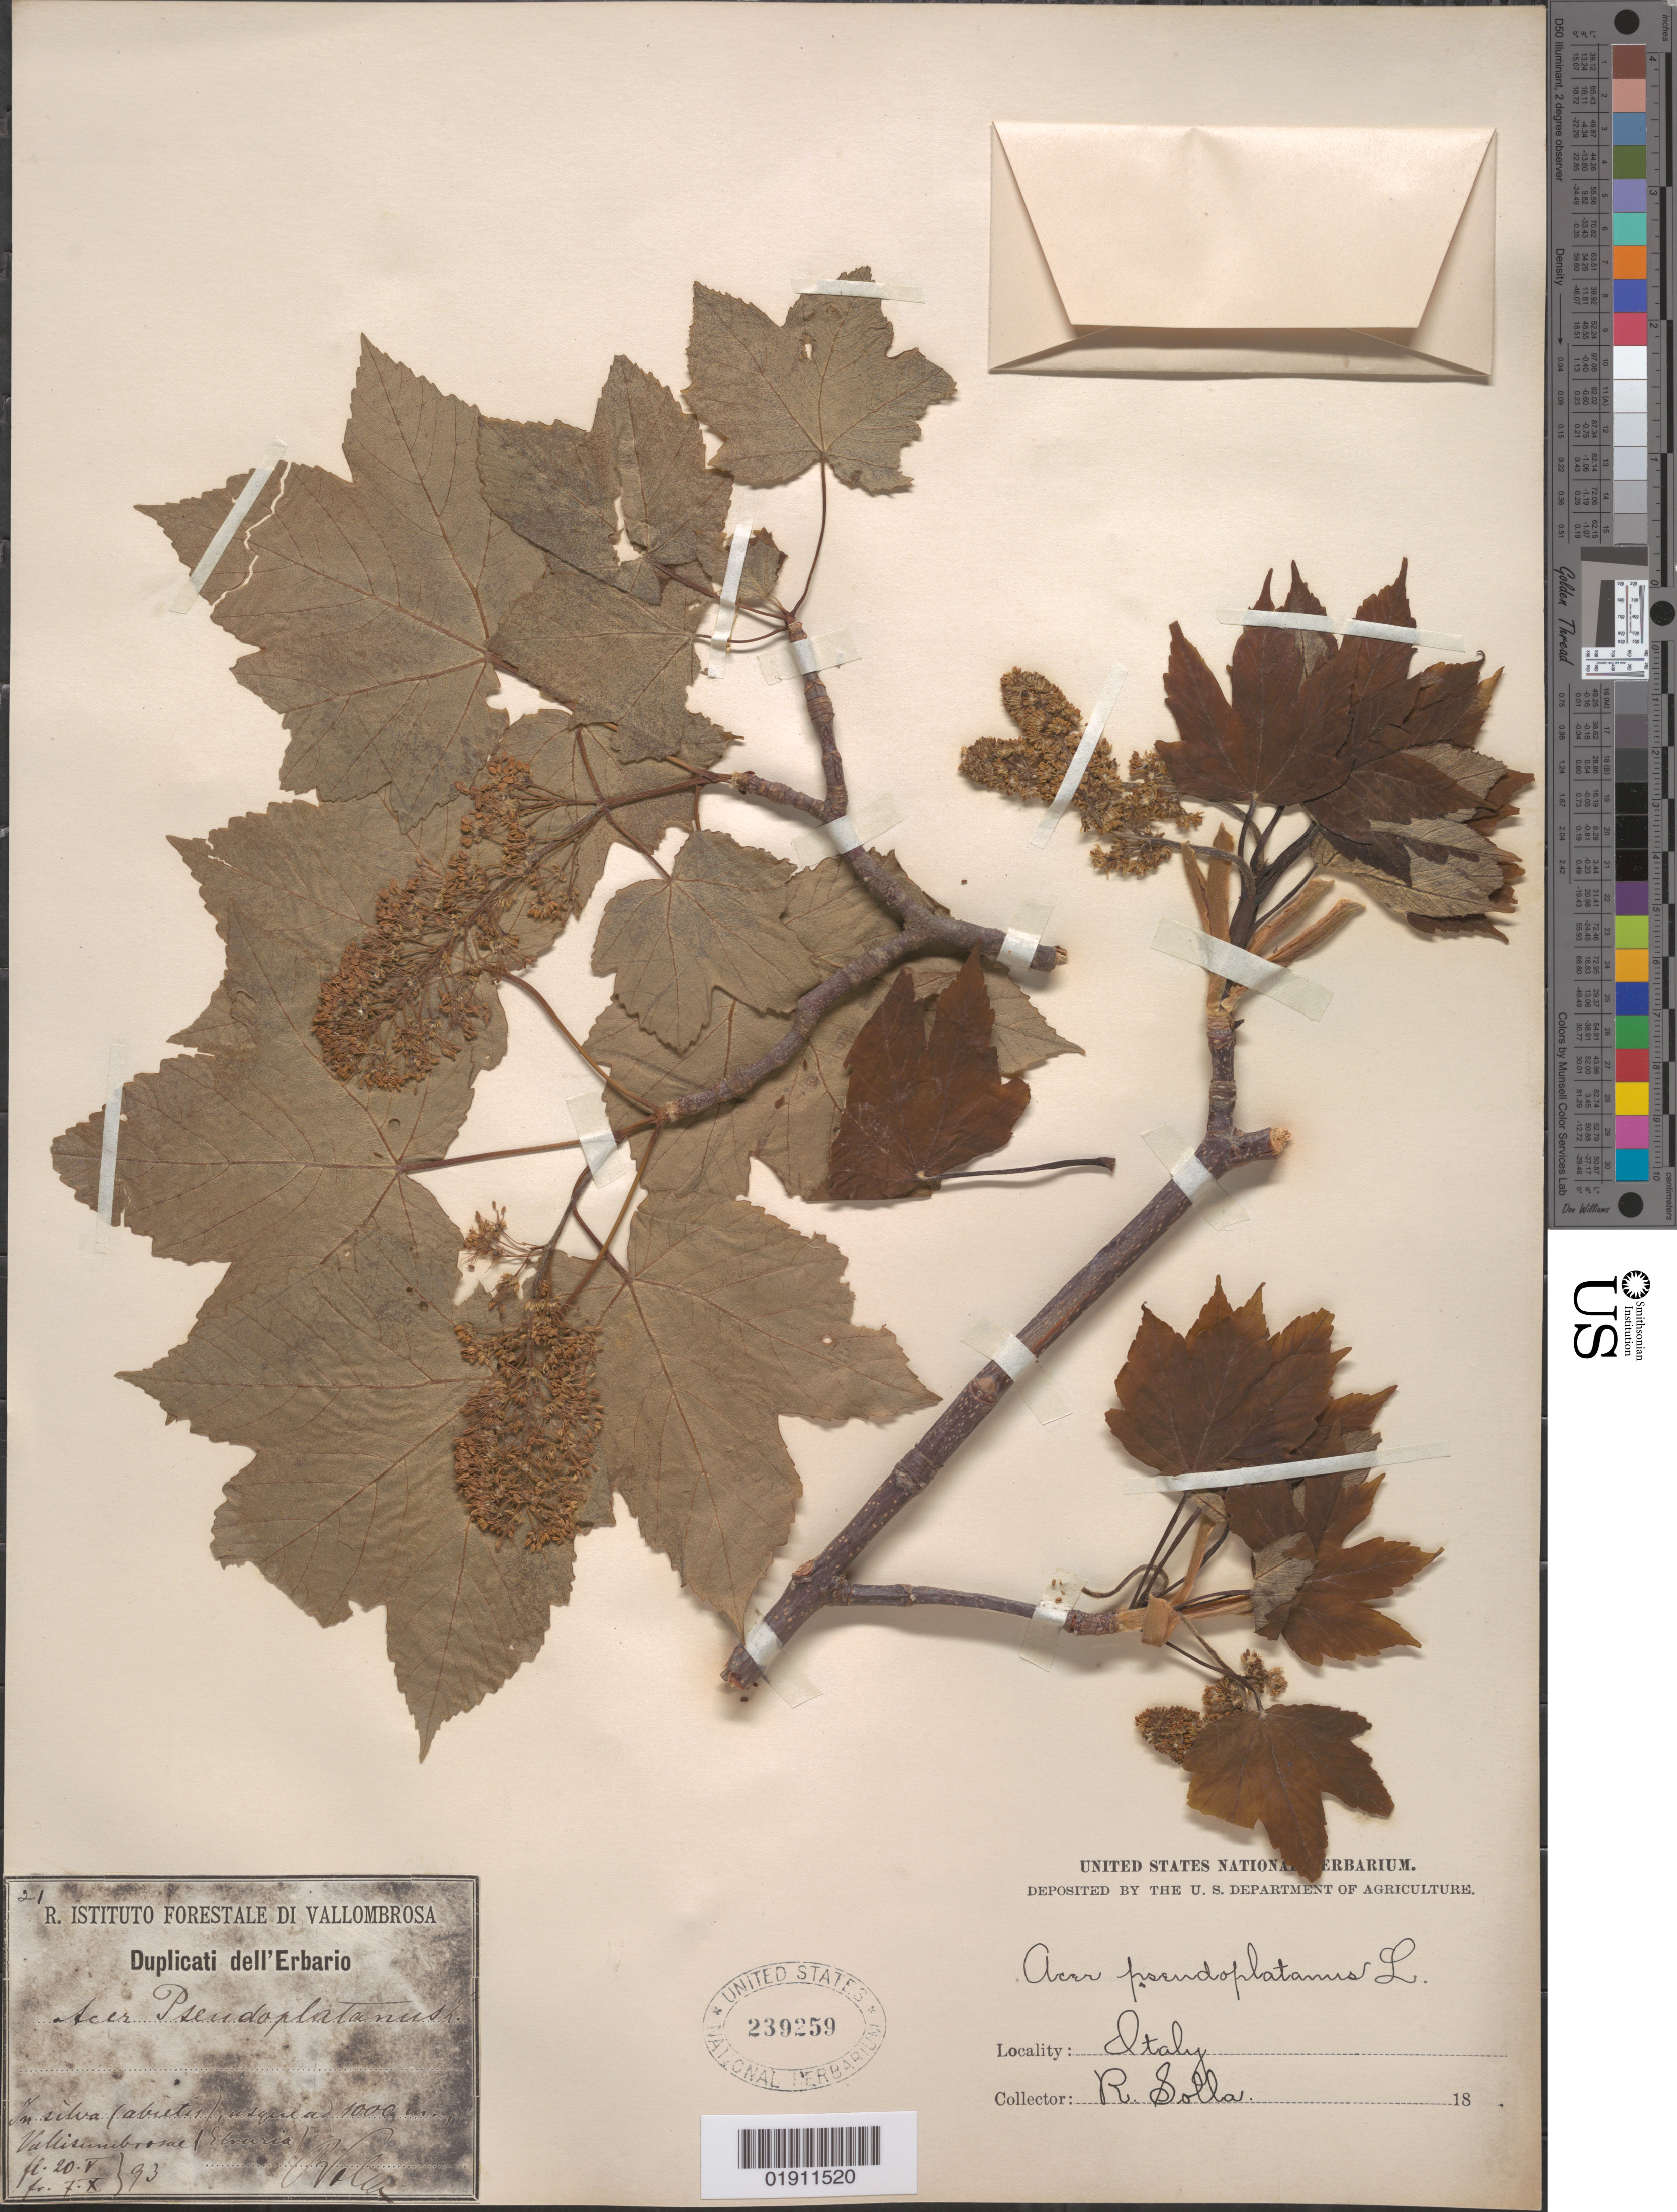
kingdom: Plantae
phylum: Tracheophyta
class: Magnoliopsida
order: Sapindales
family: Sapindaceae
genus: Acer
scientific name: Acer pseudoplatanus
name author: L.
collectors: R. Solla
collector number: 21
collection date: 1893-05-20,1893-10-07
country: Italy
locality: Vallisunibrossae [?]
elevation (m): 1000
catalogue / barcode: US 239259